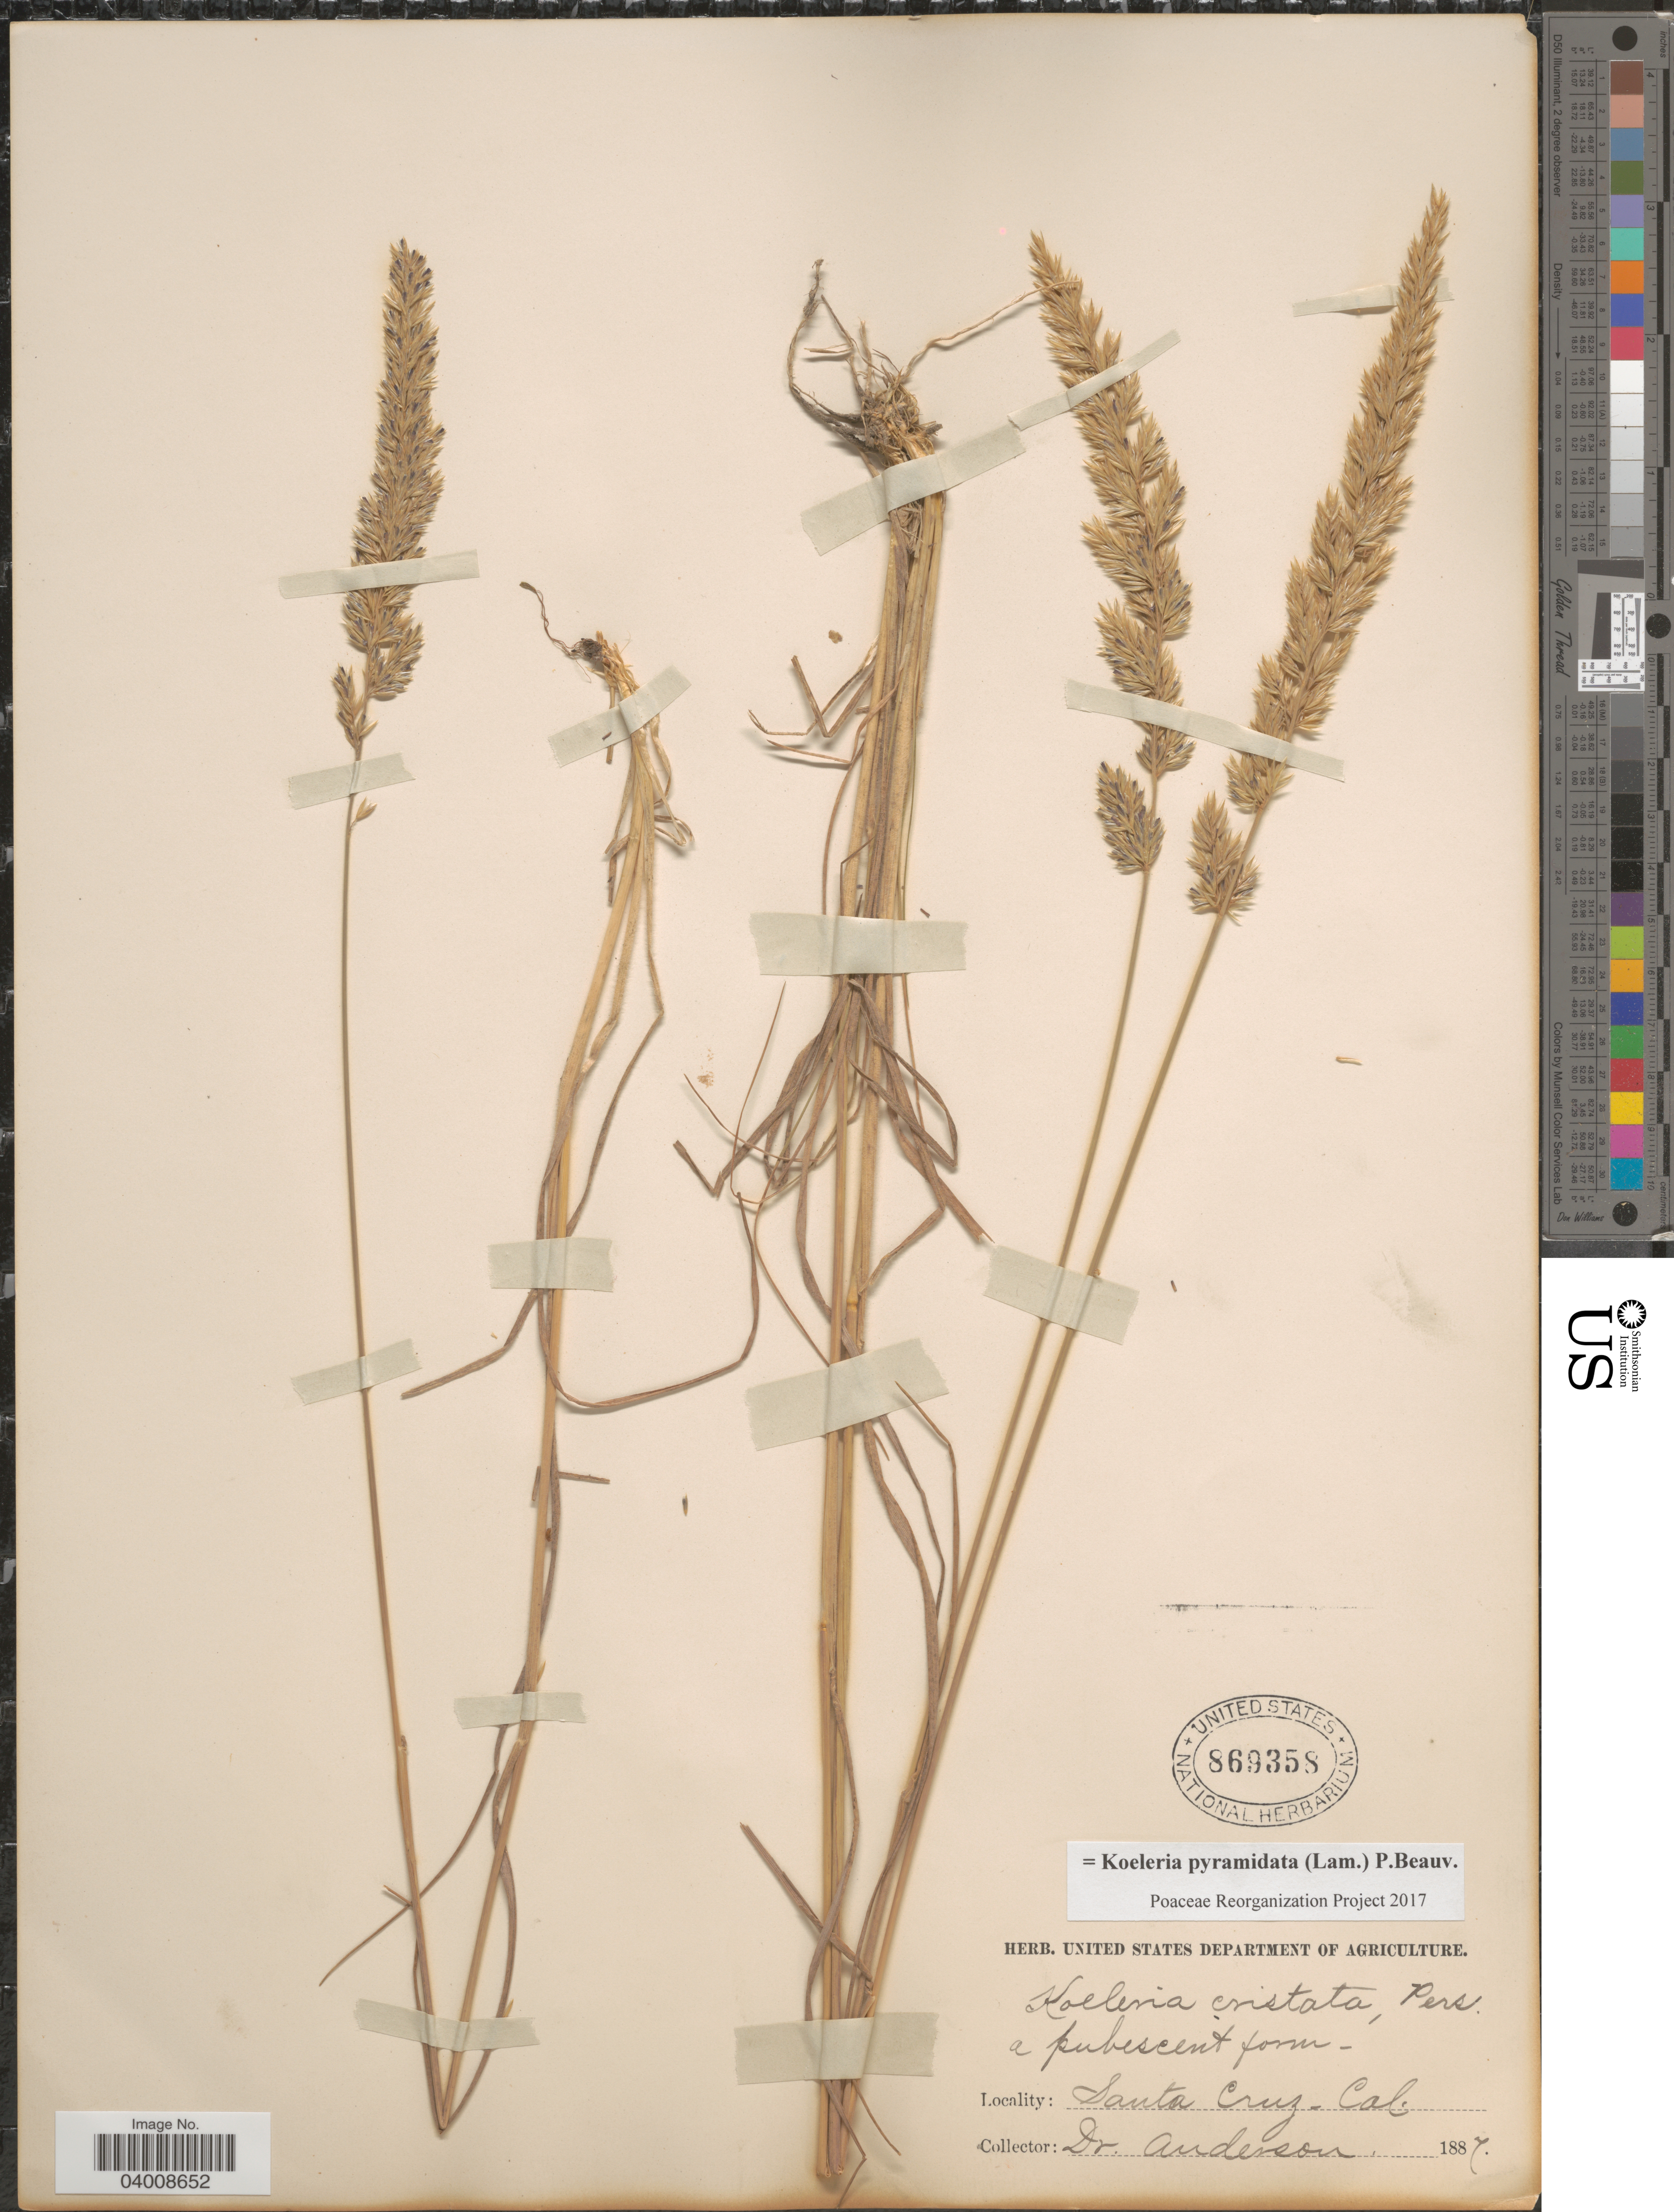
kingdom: Plantae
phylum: Tracheophyta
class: Liliopsida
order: Poales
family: Poaceae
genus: Koeleria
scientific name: Koeleria pyramidata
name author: (Lam.) P. Beauv.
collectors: -. Anderson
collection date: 1887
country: United States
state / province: California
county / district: Santa Cruz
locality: Santa Cruz.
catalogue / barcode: US 869358